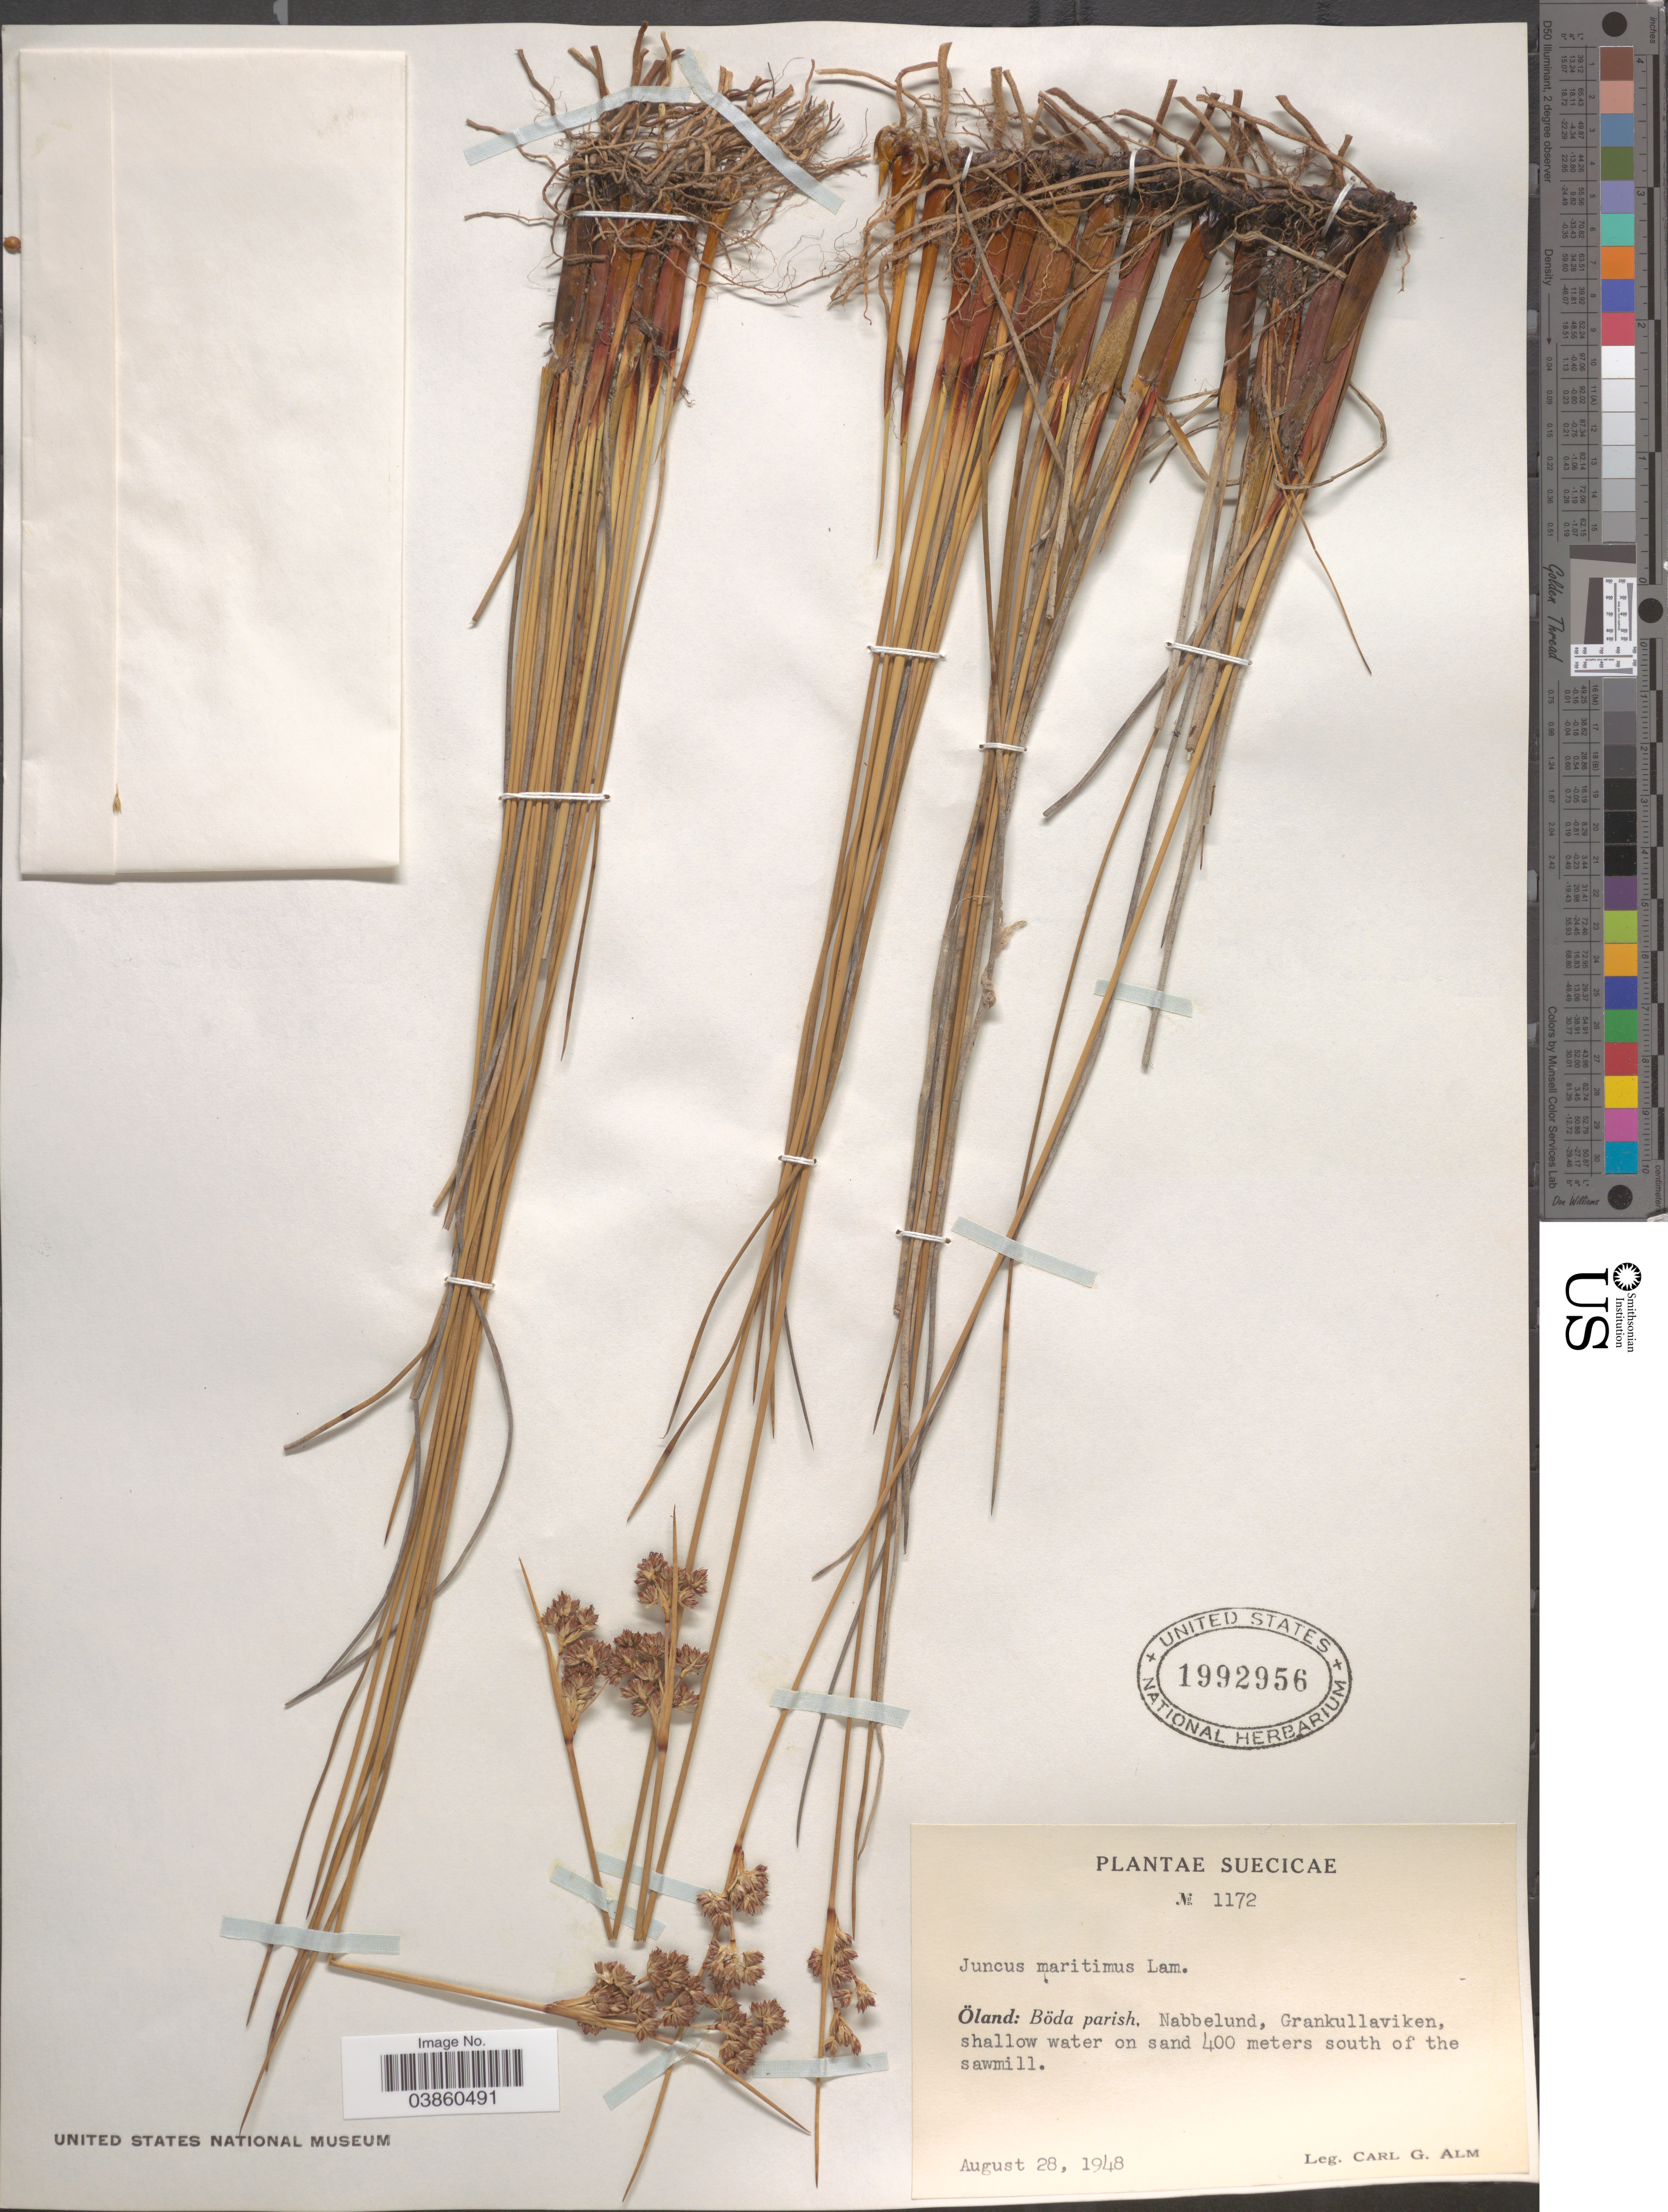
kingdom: Plantae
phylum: Tracheophyta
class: Liliopsida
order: Poales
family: Juncaceae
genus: Juncus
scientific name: Juncus maritimus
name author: Lam.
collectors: C. G. Alm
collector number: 1172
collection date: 1948-08-28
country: Sweden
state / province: Kalmar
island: Oland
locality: Öland: Böda parish, Nabbelund, Grankullaviken, shallow water on sand 400 meters south of the sawmill.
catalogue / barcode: US 1992956